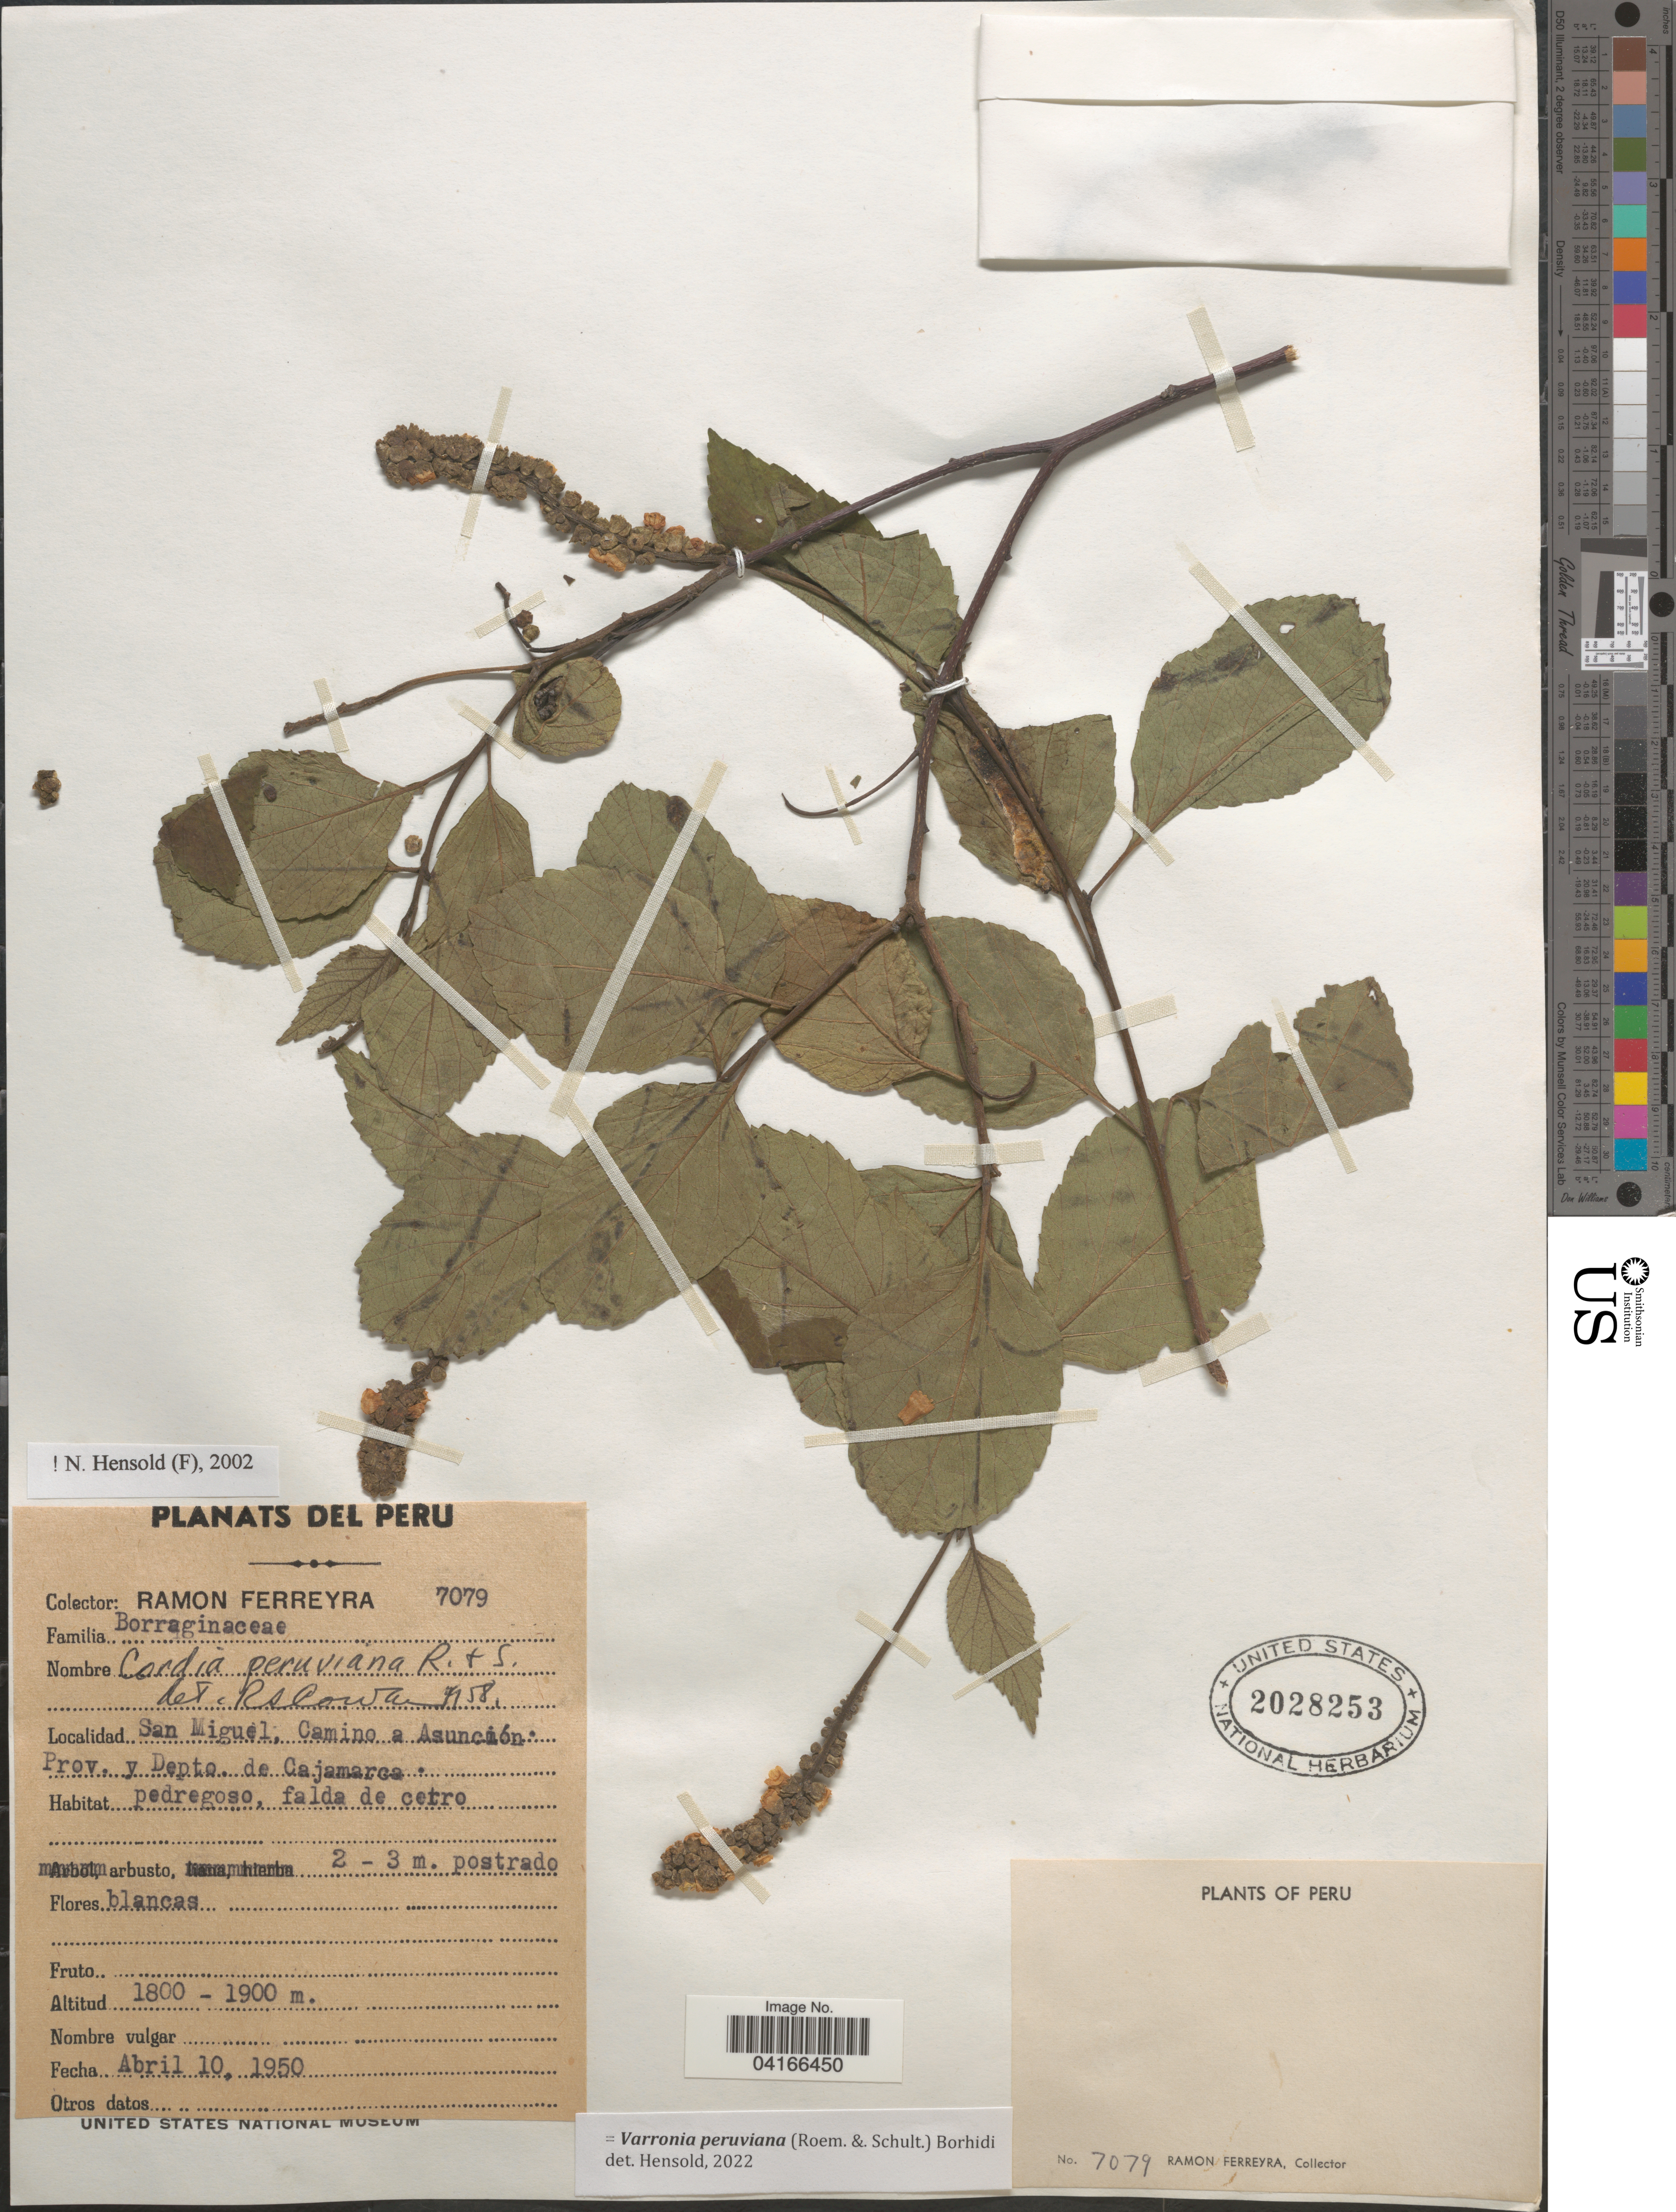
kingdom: Plantae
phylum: Tracheophyta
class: Magnoliopsida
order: Boraginales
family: Cordiaceae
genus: Varronia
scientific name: Varronia peruviana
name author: (Roem. & Schult.) Borhidi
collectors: R. A. Ferreyra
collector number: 7079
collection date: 1950-04-10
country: Peru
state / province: Cajamarca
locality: San Miguel, Camino a Asunción. Depto. de Cajamarca.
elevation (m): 1800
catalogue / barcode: US 2028253